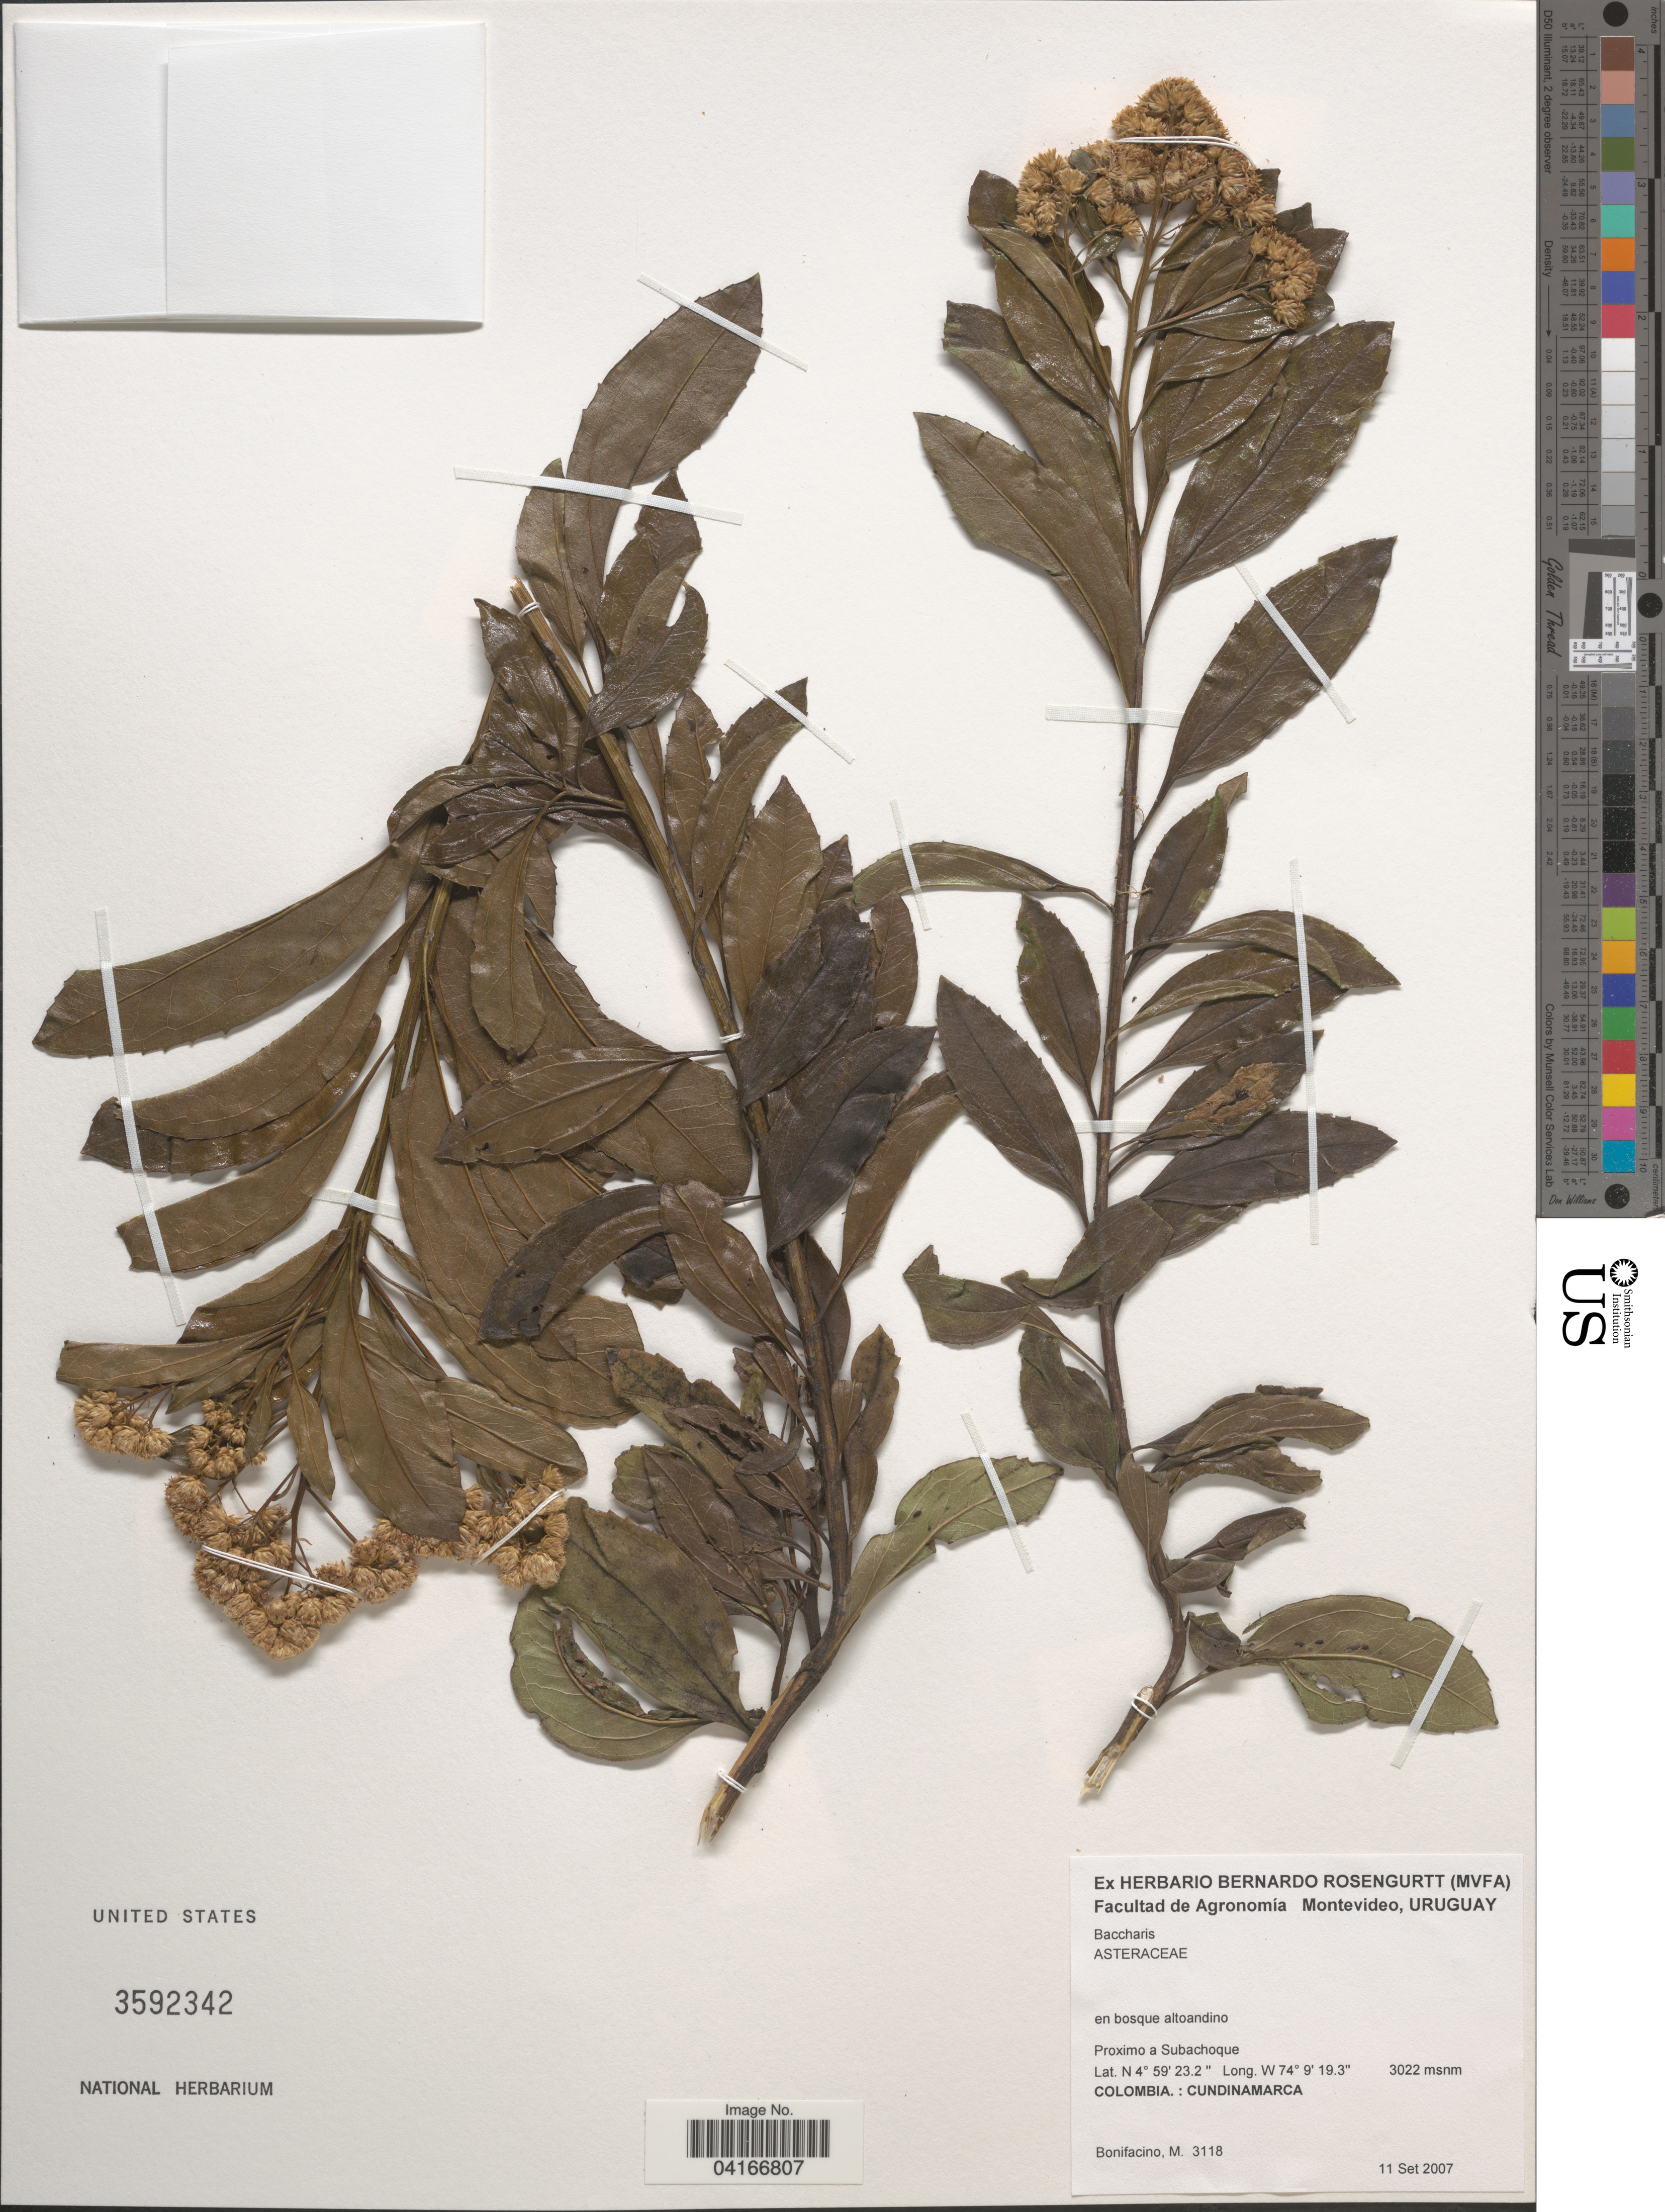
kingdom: Plantae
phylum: Tracheophyta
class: Magnoliopsida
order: Asterales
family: Asteraceae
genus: Baccharis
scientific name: Baccharis sp.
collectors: M. Bonifacino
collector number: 3118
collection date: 2007-09-11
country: Colombia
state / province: Cundinamarca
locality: Proximo a Subachoque.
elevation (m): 3022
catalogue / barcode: US 3592342